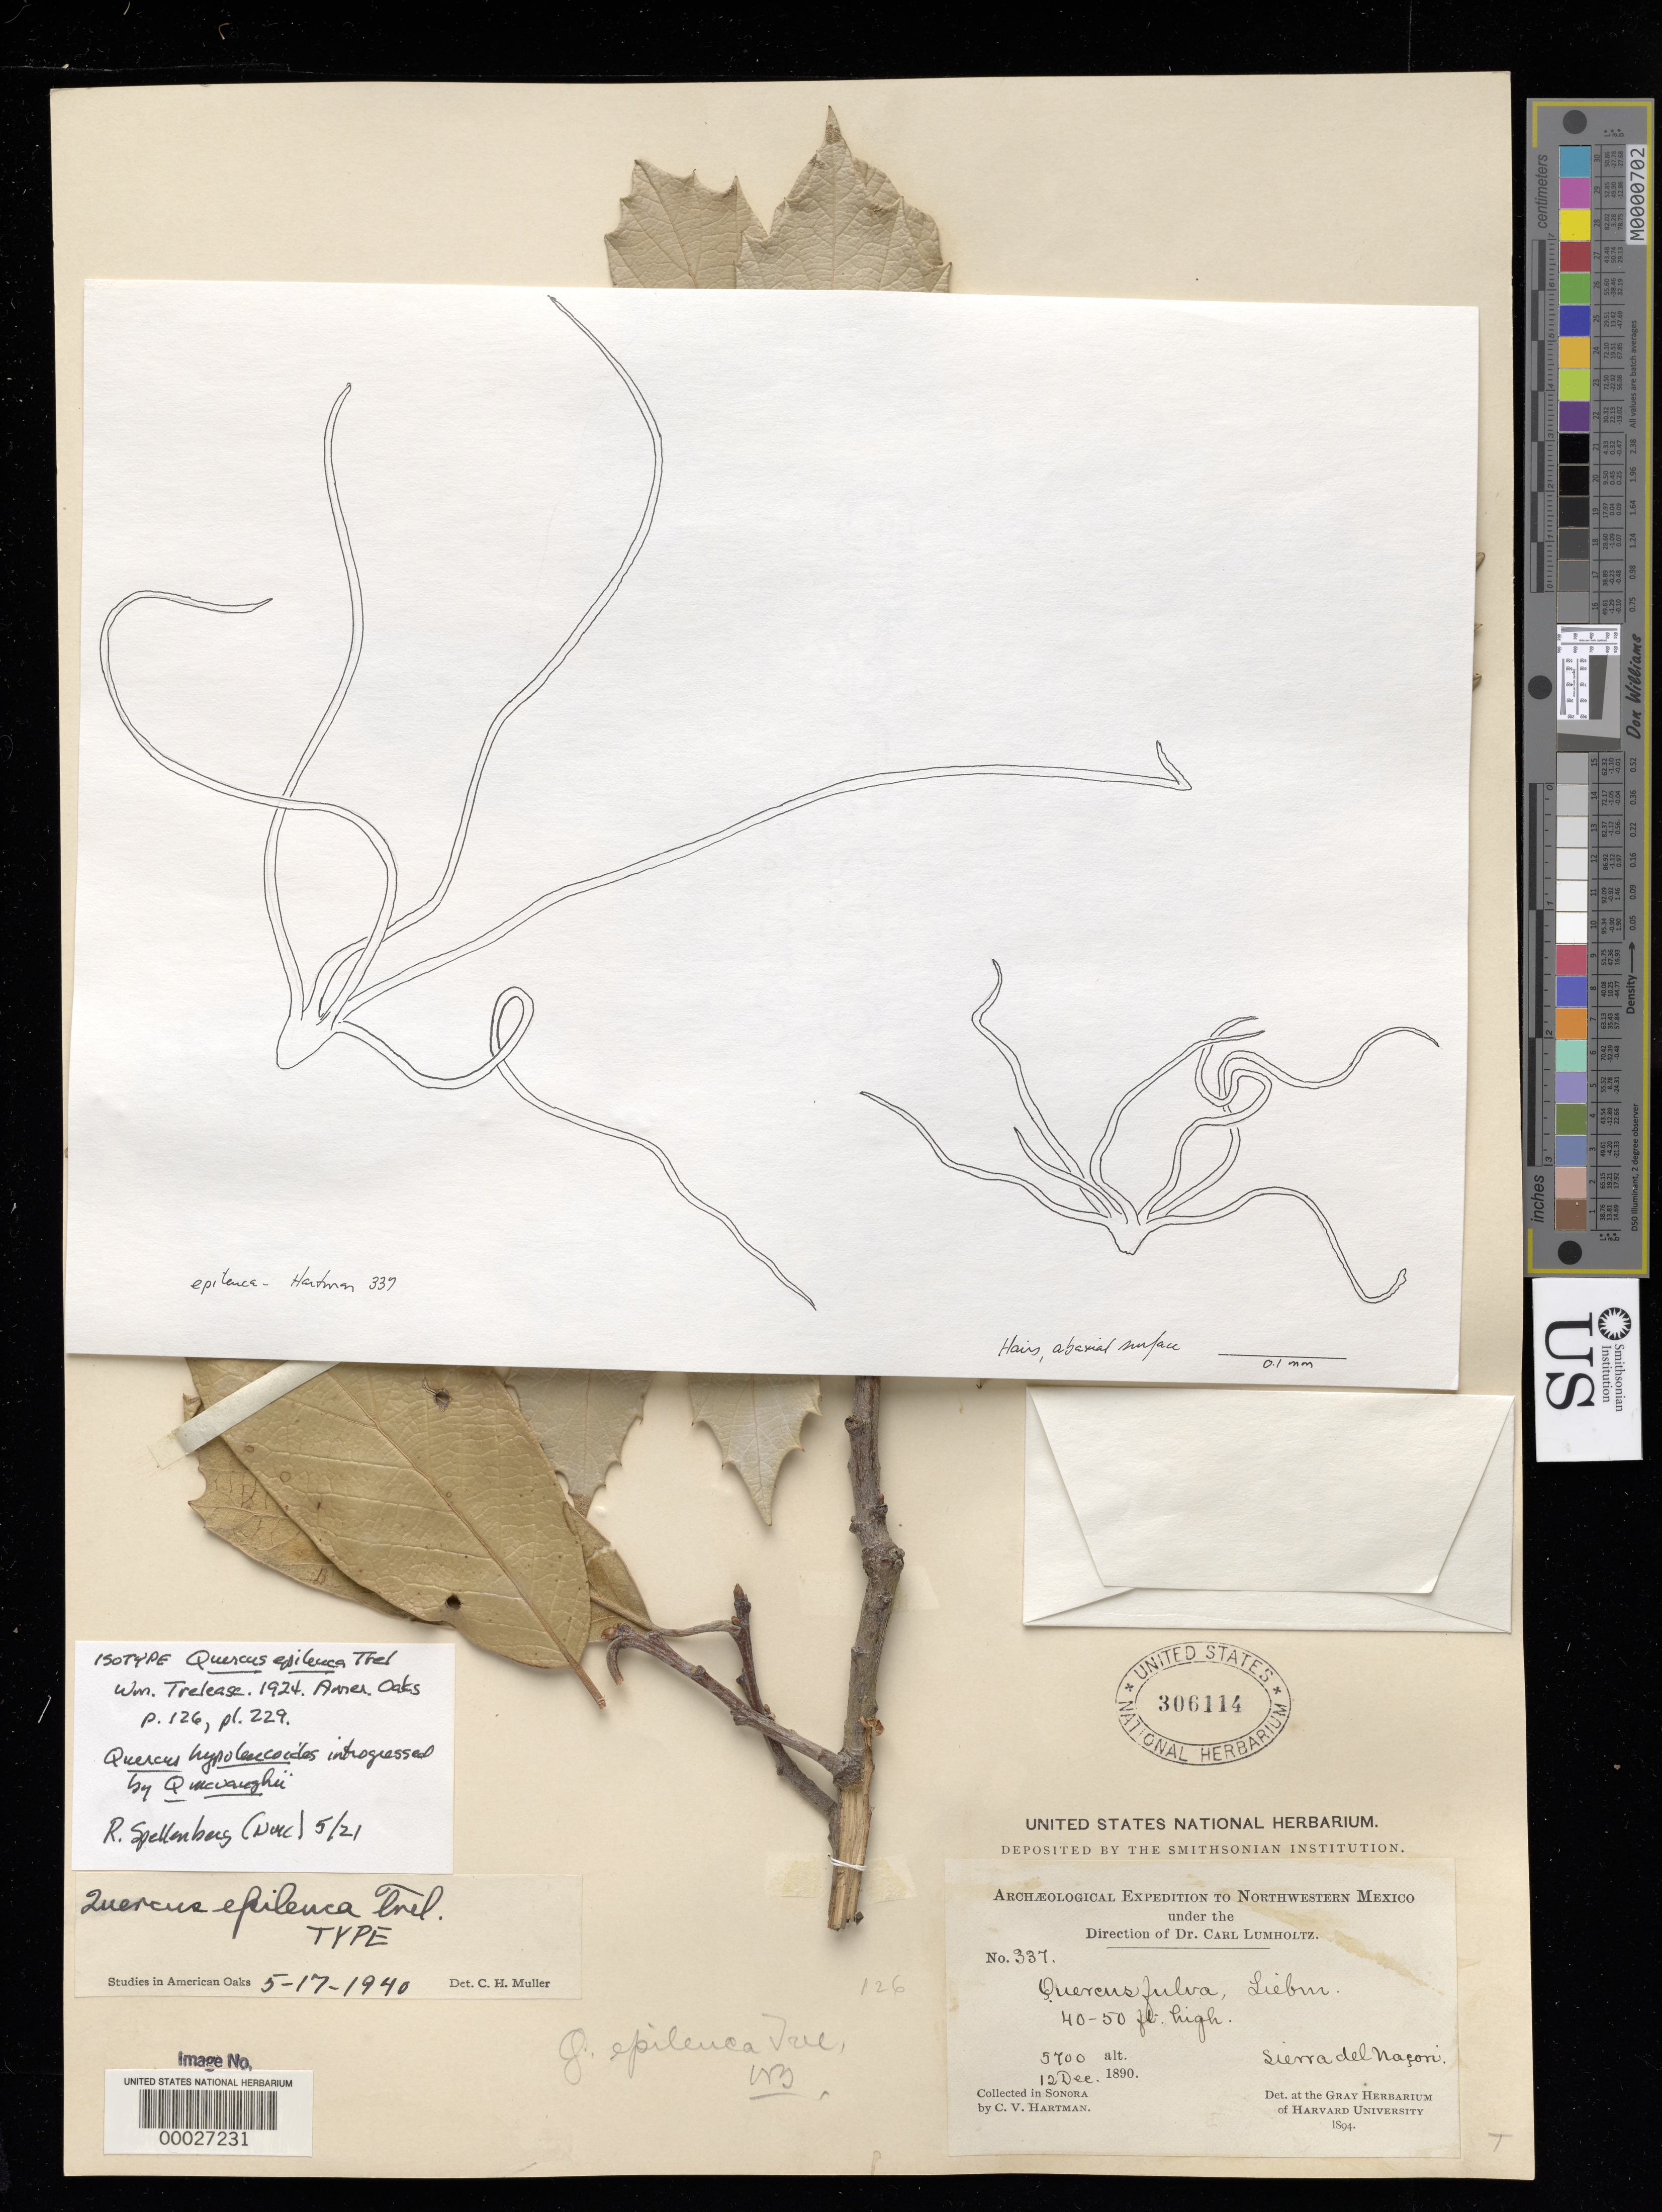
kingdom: Plantae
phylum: Tracheophyta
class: Magnoliopsida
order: Fagales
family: Fagaceae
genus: Quercus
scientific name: Quercus epileuca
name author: Trel.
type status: Isotype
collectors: C. V. Hartman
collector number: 337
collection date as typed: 12 Dec 1890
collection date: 1890-12-12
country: Mexico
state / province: Sonora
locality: Sierra del Nacori.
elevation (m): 1800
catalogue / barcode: US 306114